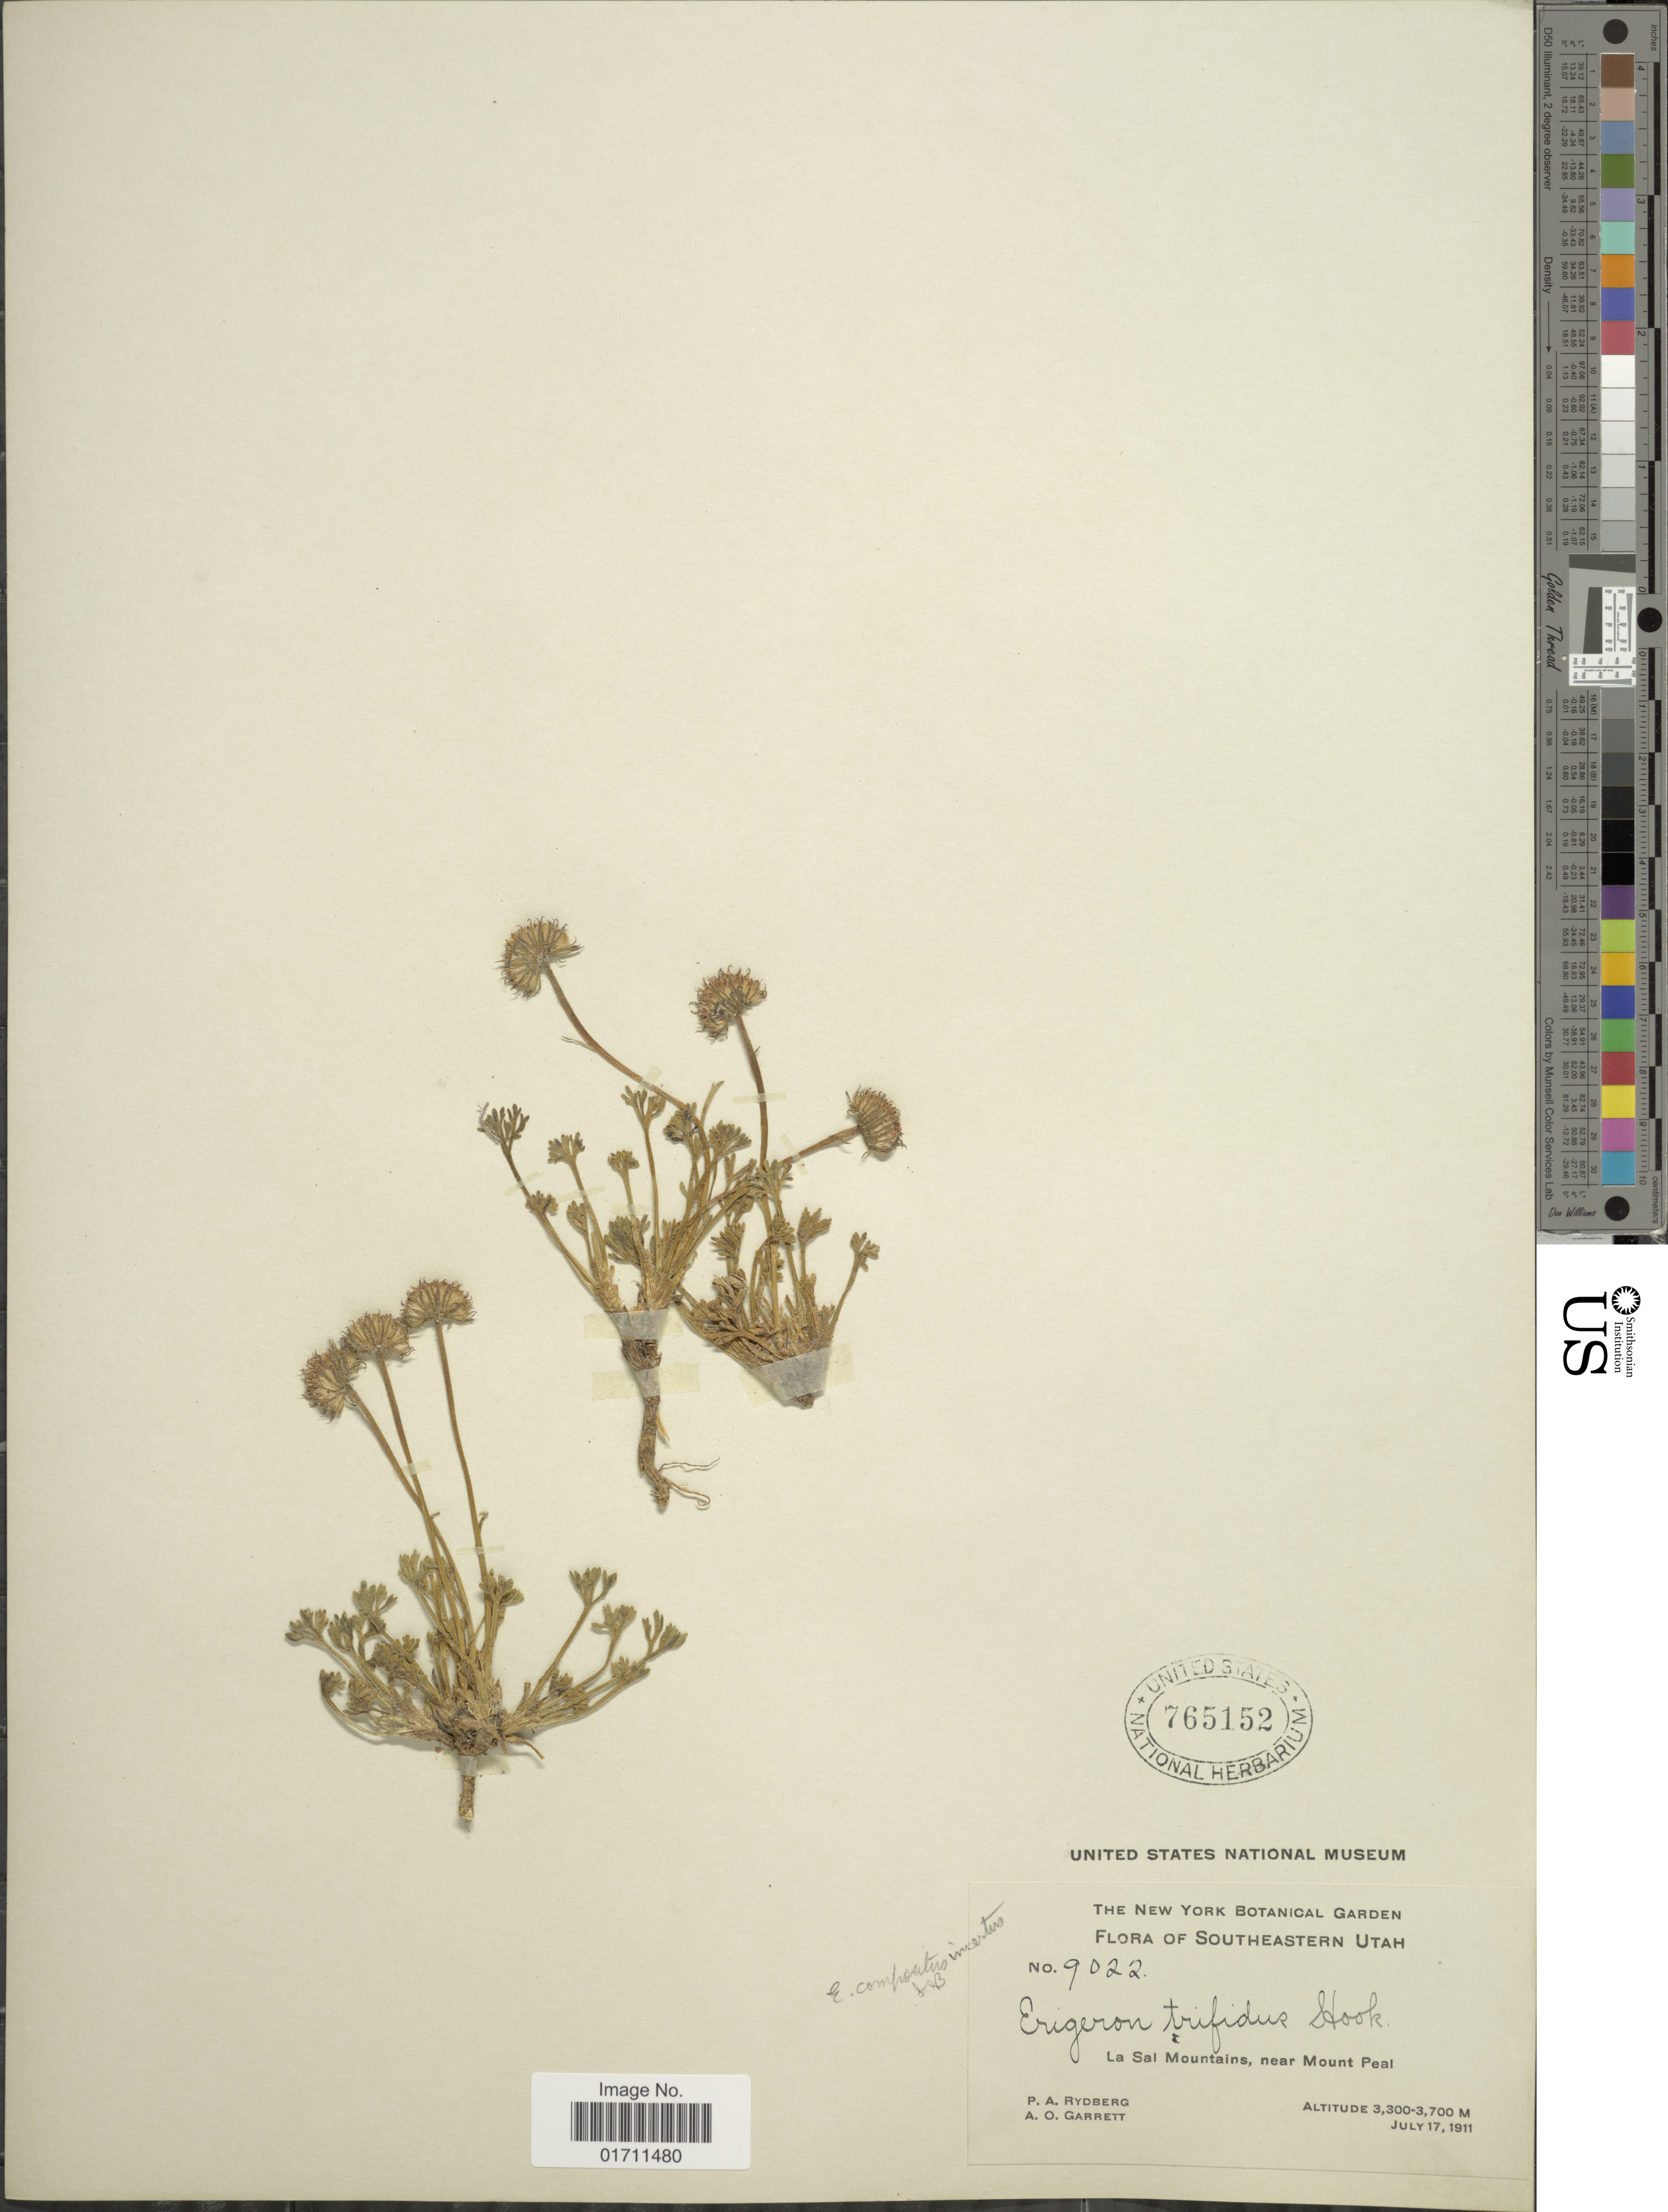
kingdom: Plantae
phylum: Tracheophyta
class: Magnoliopsida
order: Asterales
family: Asteraceae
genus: Erigeron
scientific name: Erigeron compositus var. incertus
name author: A. Nelson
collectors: P. A. Rydberg & A. O. Garrett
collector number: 9022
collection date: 1911-07-17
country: United States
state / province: Utah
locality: Southeastern Utah, la Sal Mountains, near Mount Peal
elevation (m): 3300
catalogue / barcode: US 765152